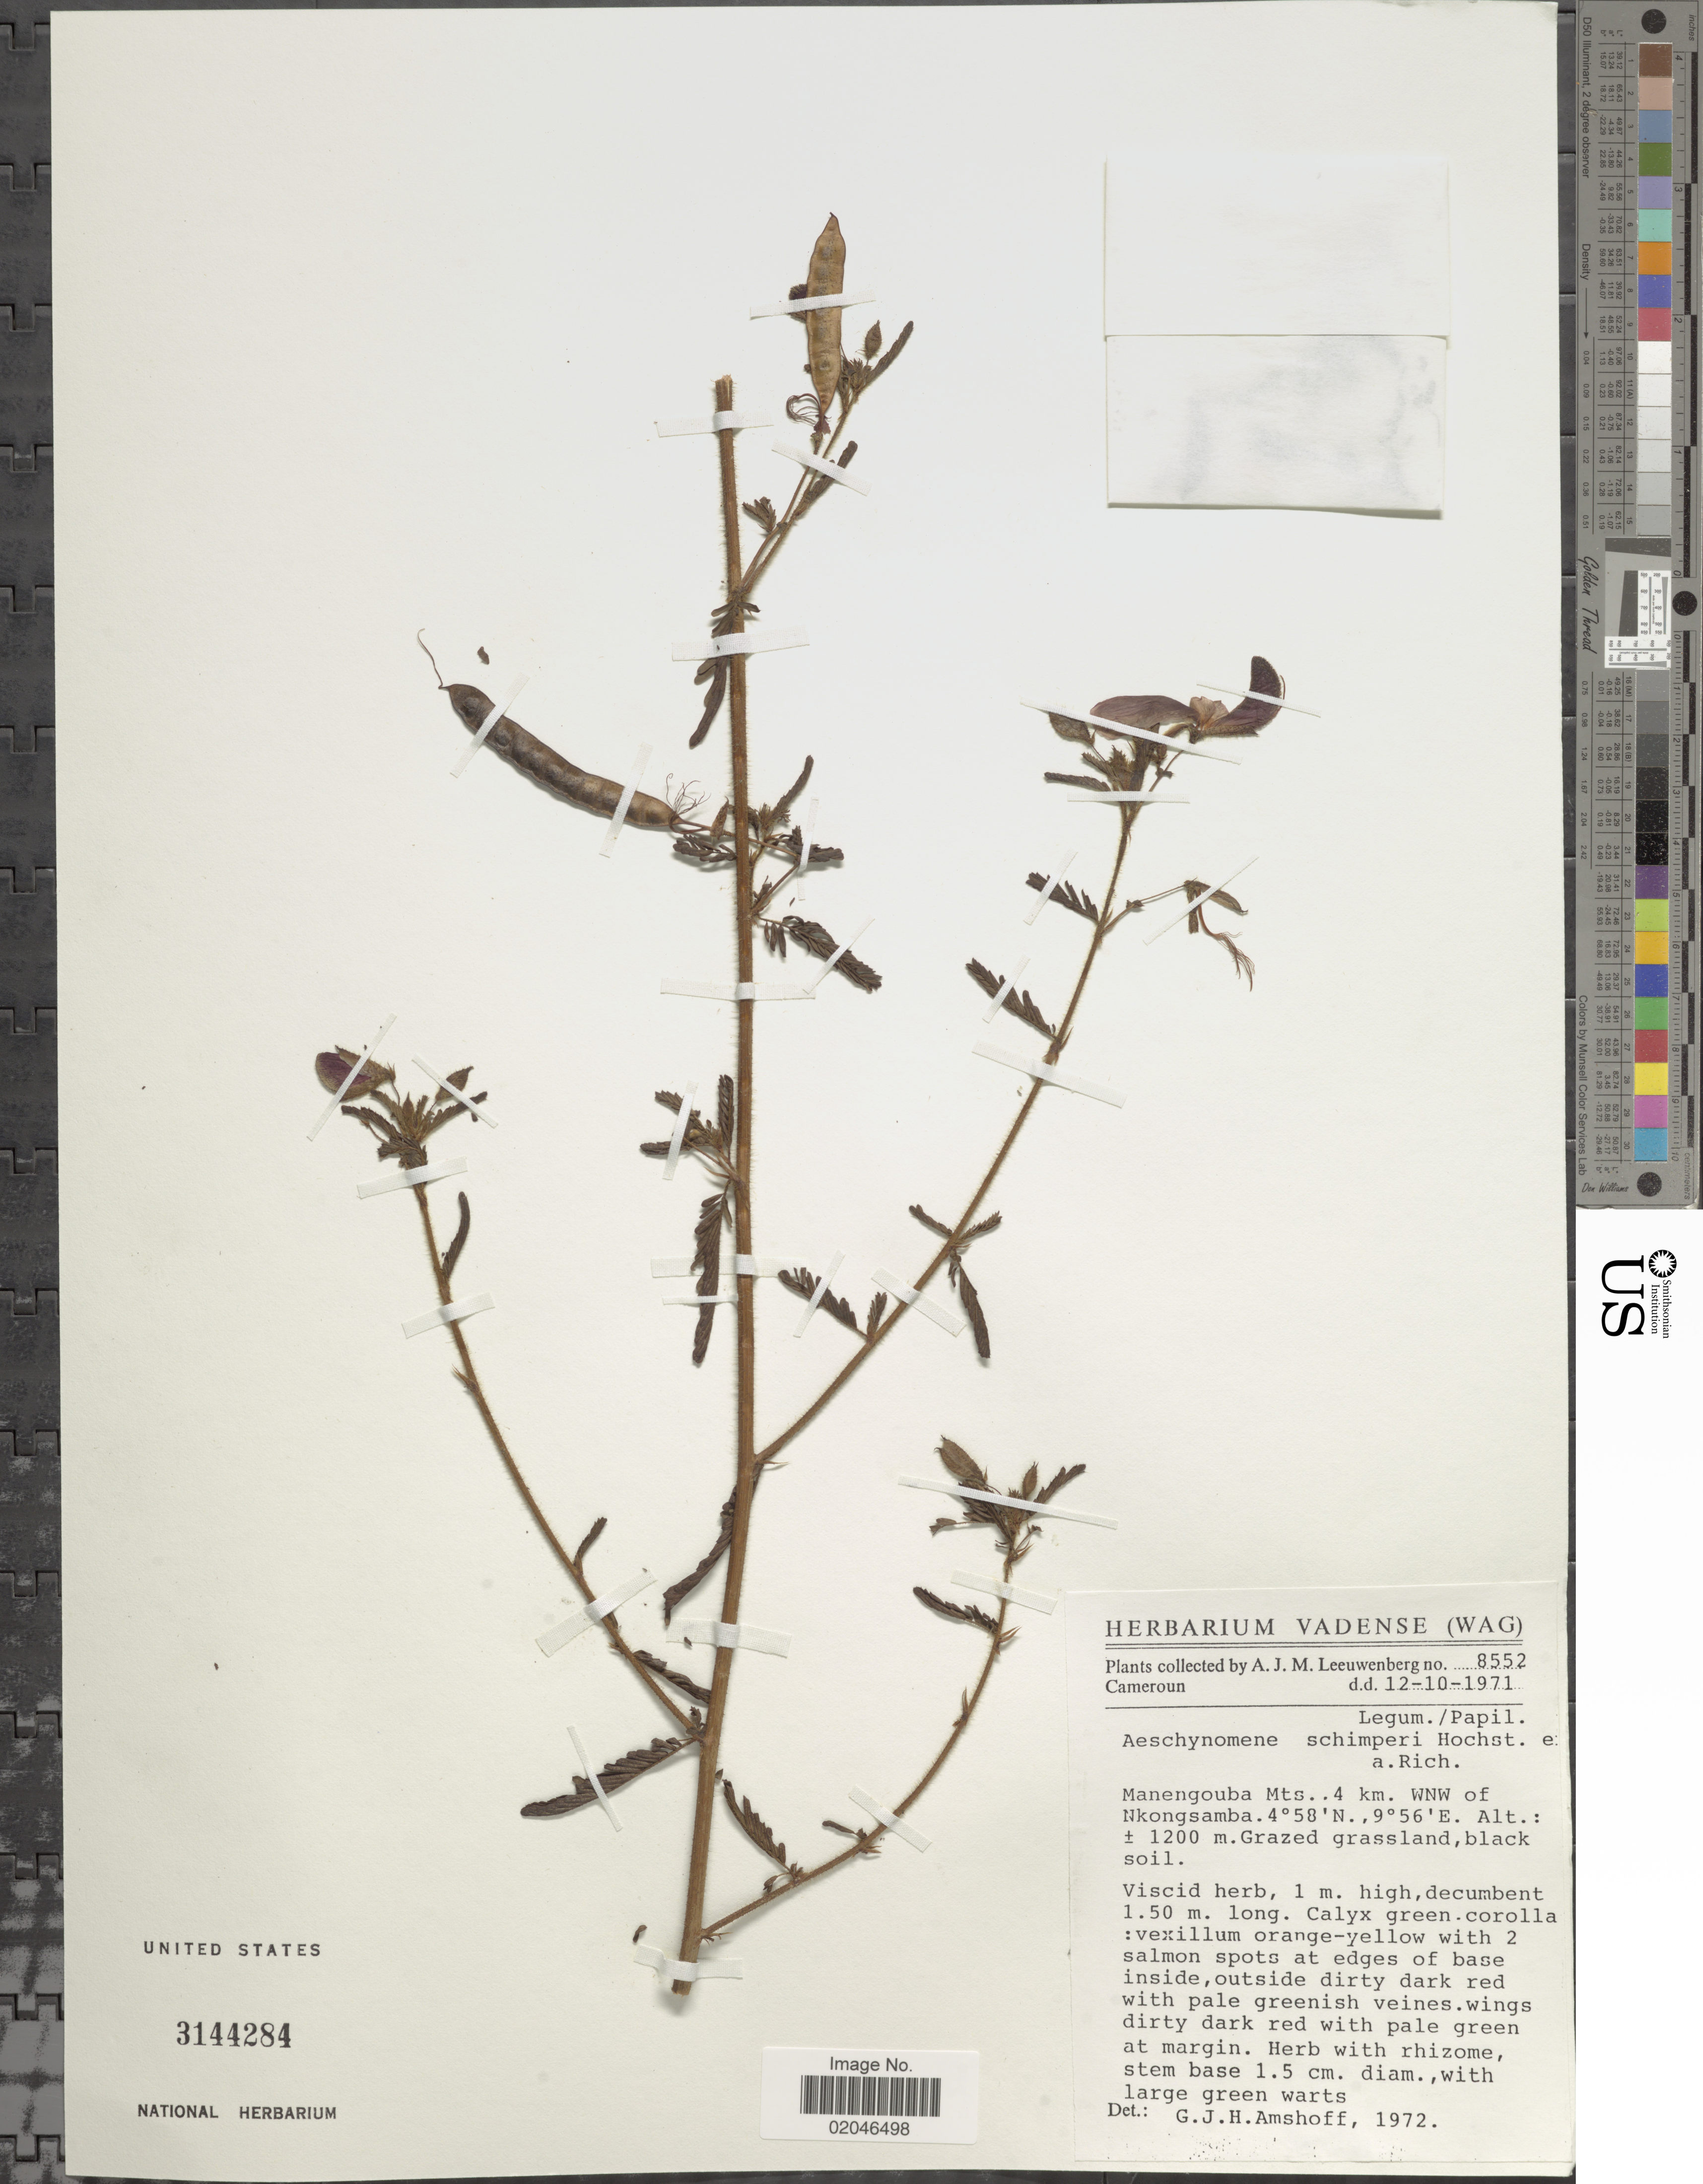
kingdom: Plantae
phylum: Tracheophyta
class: Magnoliopsida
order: Fabales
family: Fabaceae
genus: Aeschynomene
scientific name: Aeschynomene schimperi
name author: Hochst. ex A. Rich.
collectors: A. J. M. Leeuwenberg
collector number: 8552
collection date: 1971-10-12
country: Cameroon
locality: Manengouba Mts., 4 km. WNW of Nkongsamba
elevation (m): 1200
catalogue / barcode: US 3144284